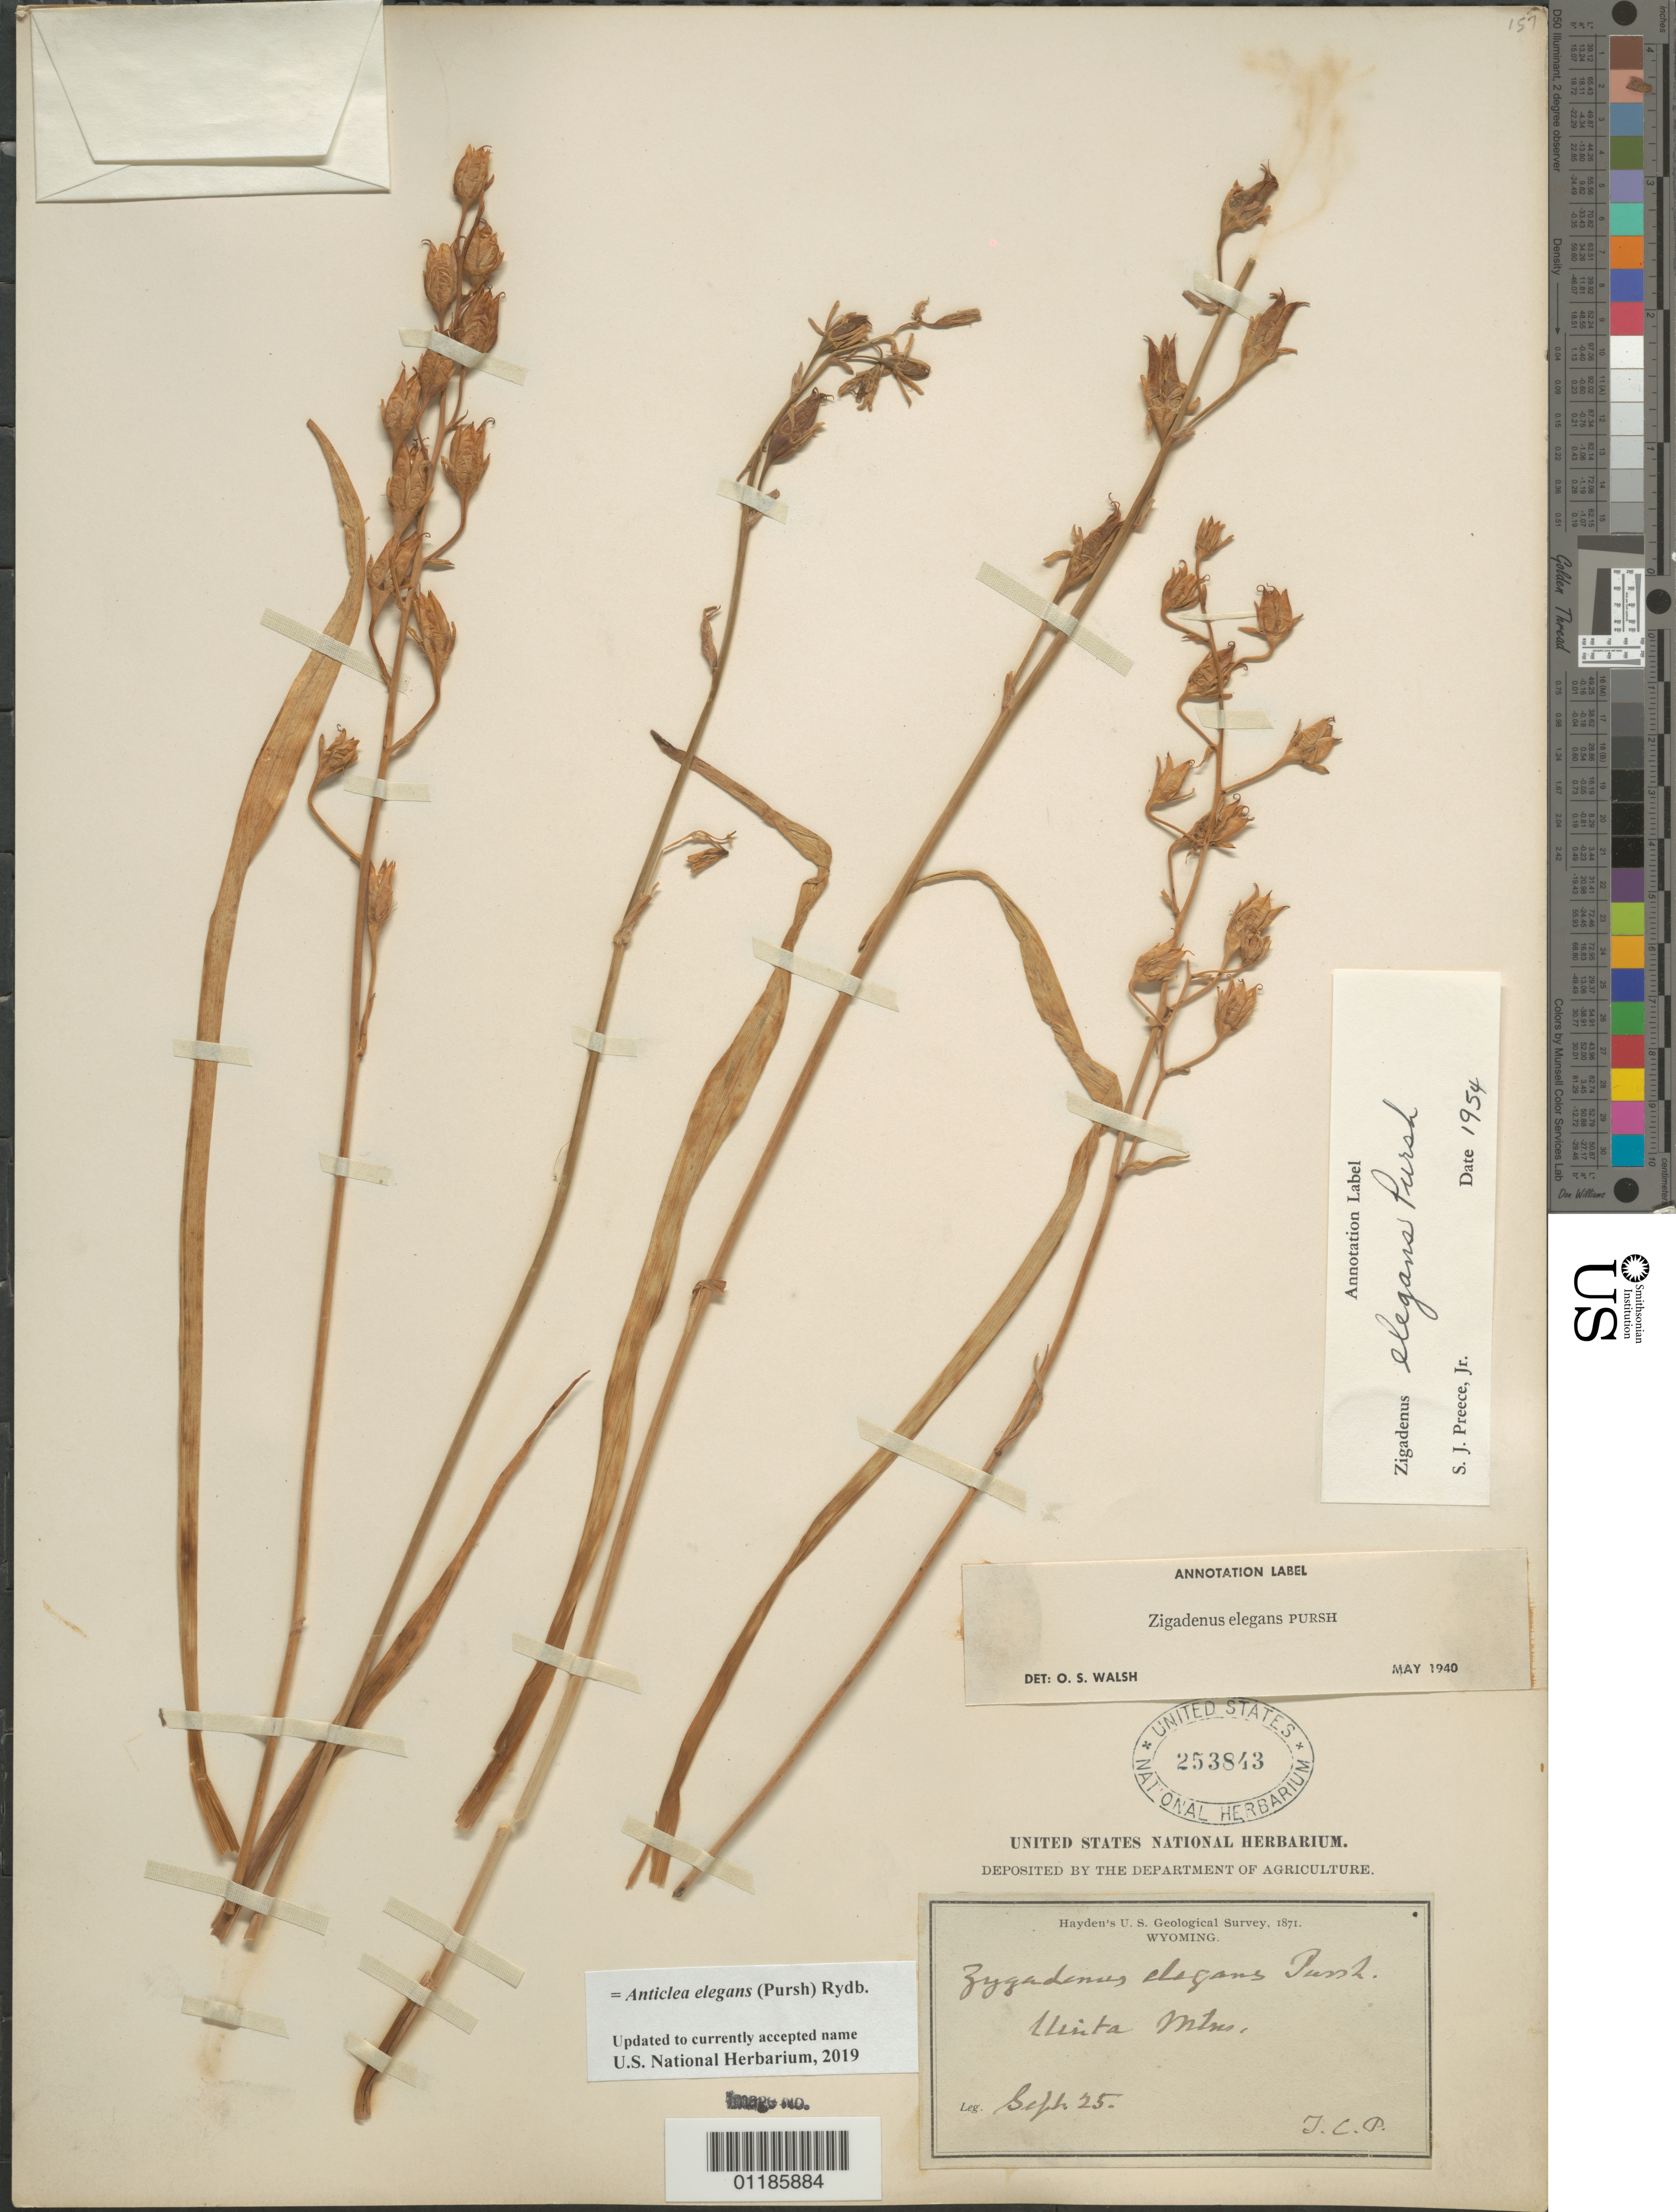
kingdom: Plantae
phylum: Tracheophyta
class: Liliopsida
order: Liliales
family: Melanthiaceae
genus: Anticlea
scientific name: Anticlea elegans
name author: (Pursh) Rydb.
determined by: Strong, Mark T., (BOT), Smithsonian Institution - National Museum of Natural History (UNITED STATES)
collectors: T. C. Porter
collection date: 1871-09-25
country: United States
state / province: Wyoming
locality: Uinta Mts.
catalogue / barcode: US 253843